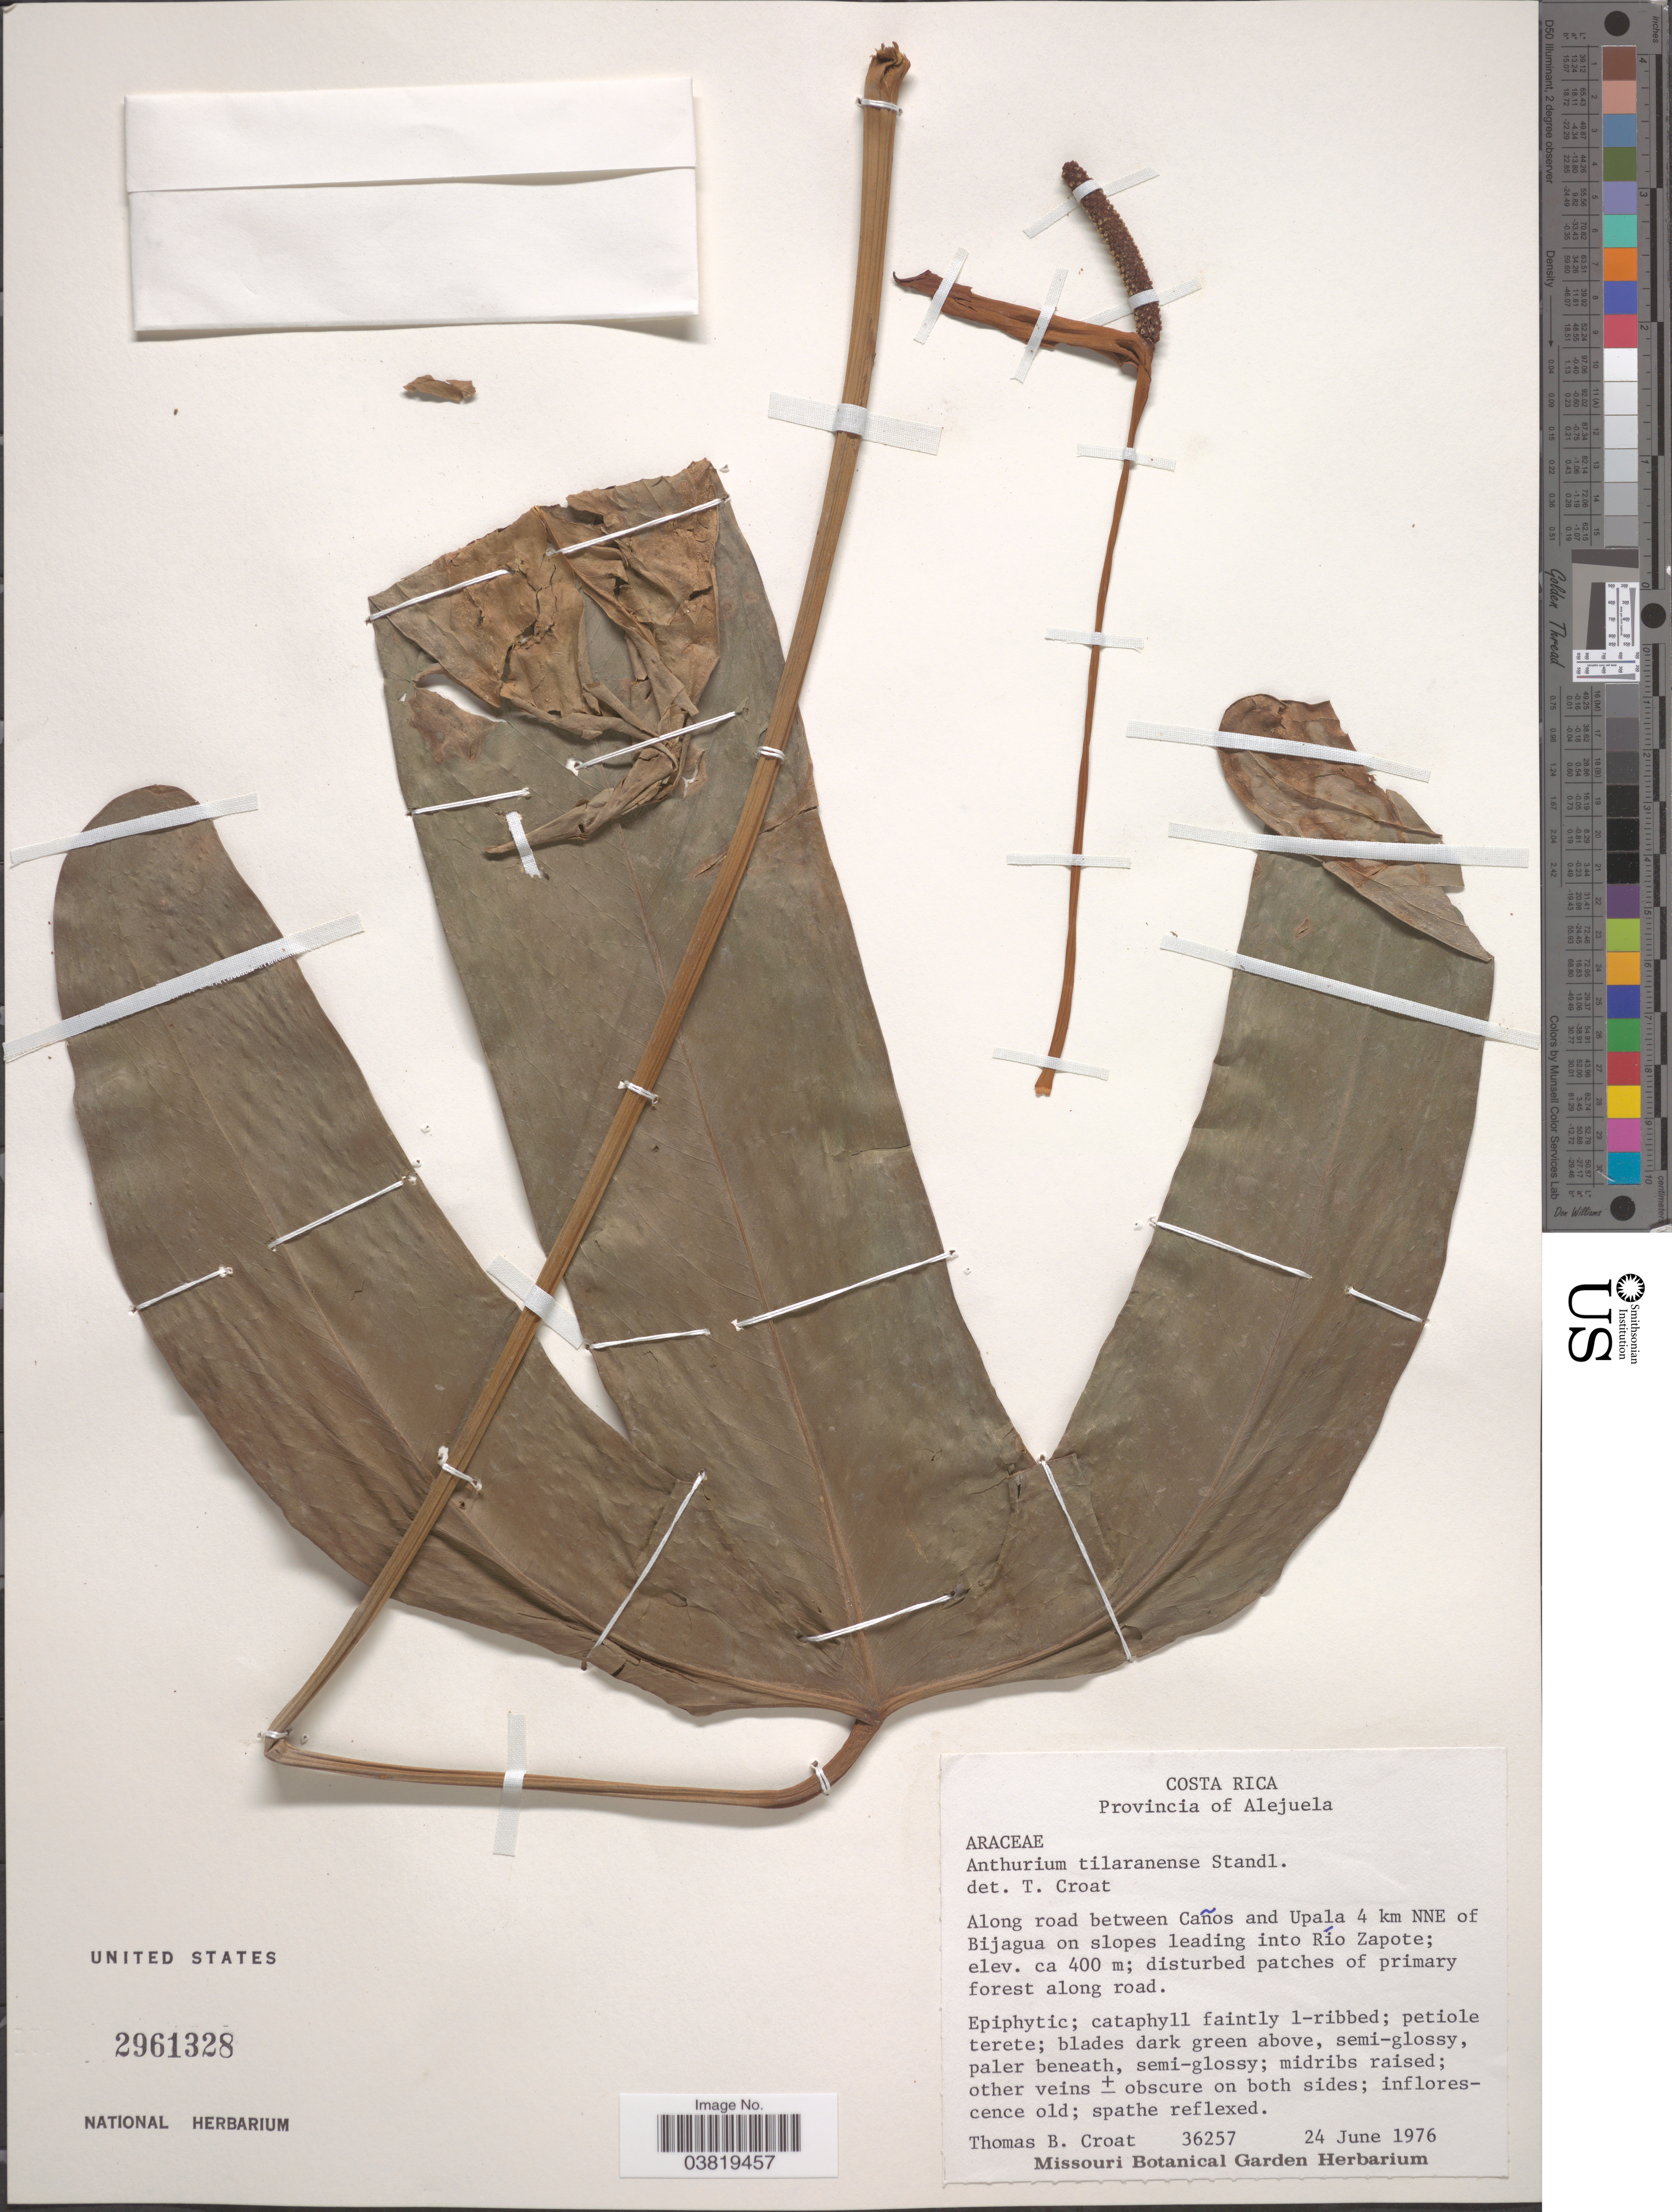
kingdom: Plantae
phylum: Tracheophyta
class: Liliopsida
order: Alismatales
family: Araceae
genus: Anthurium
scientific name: Anthurium tilaranense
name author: Standl.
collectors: T. B. Croat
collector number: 36257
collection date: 1976-06-24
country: Costa Rica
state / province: Alajuela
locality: Province of Alejuela. Along road between Caños and Upala 4 km NNE of Bijagua on slopes leading into Río Zapote.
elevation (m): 400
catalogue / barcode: US 2961328